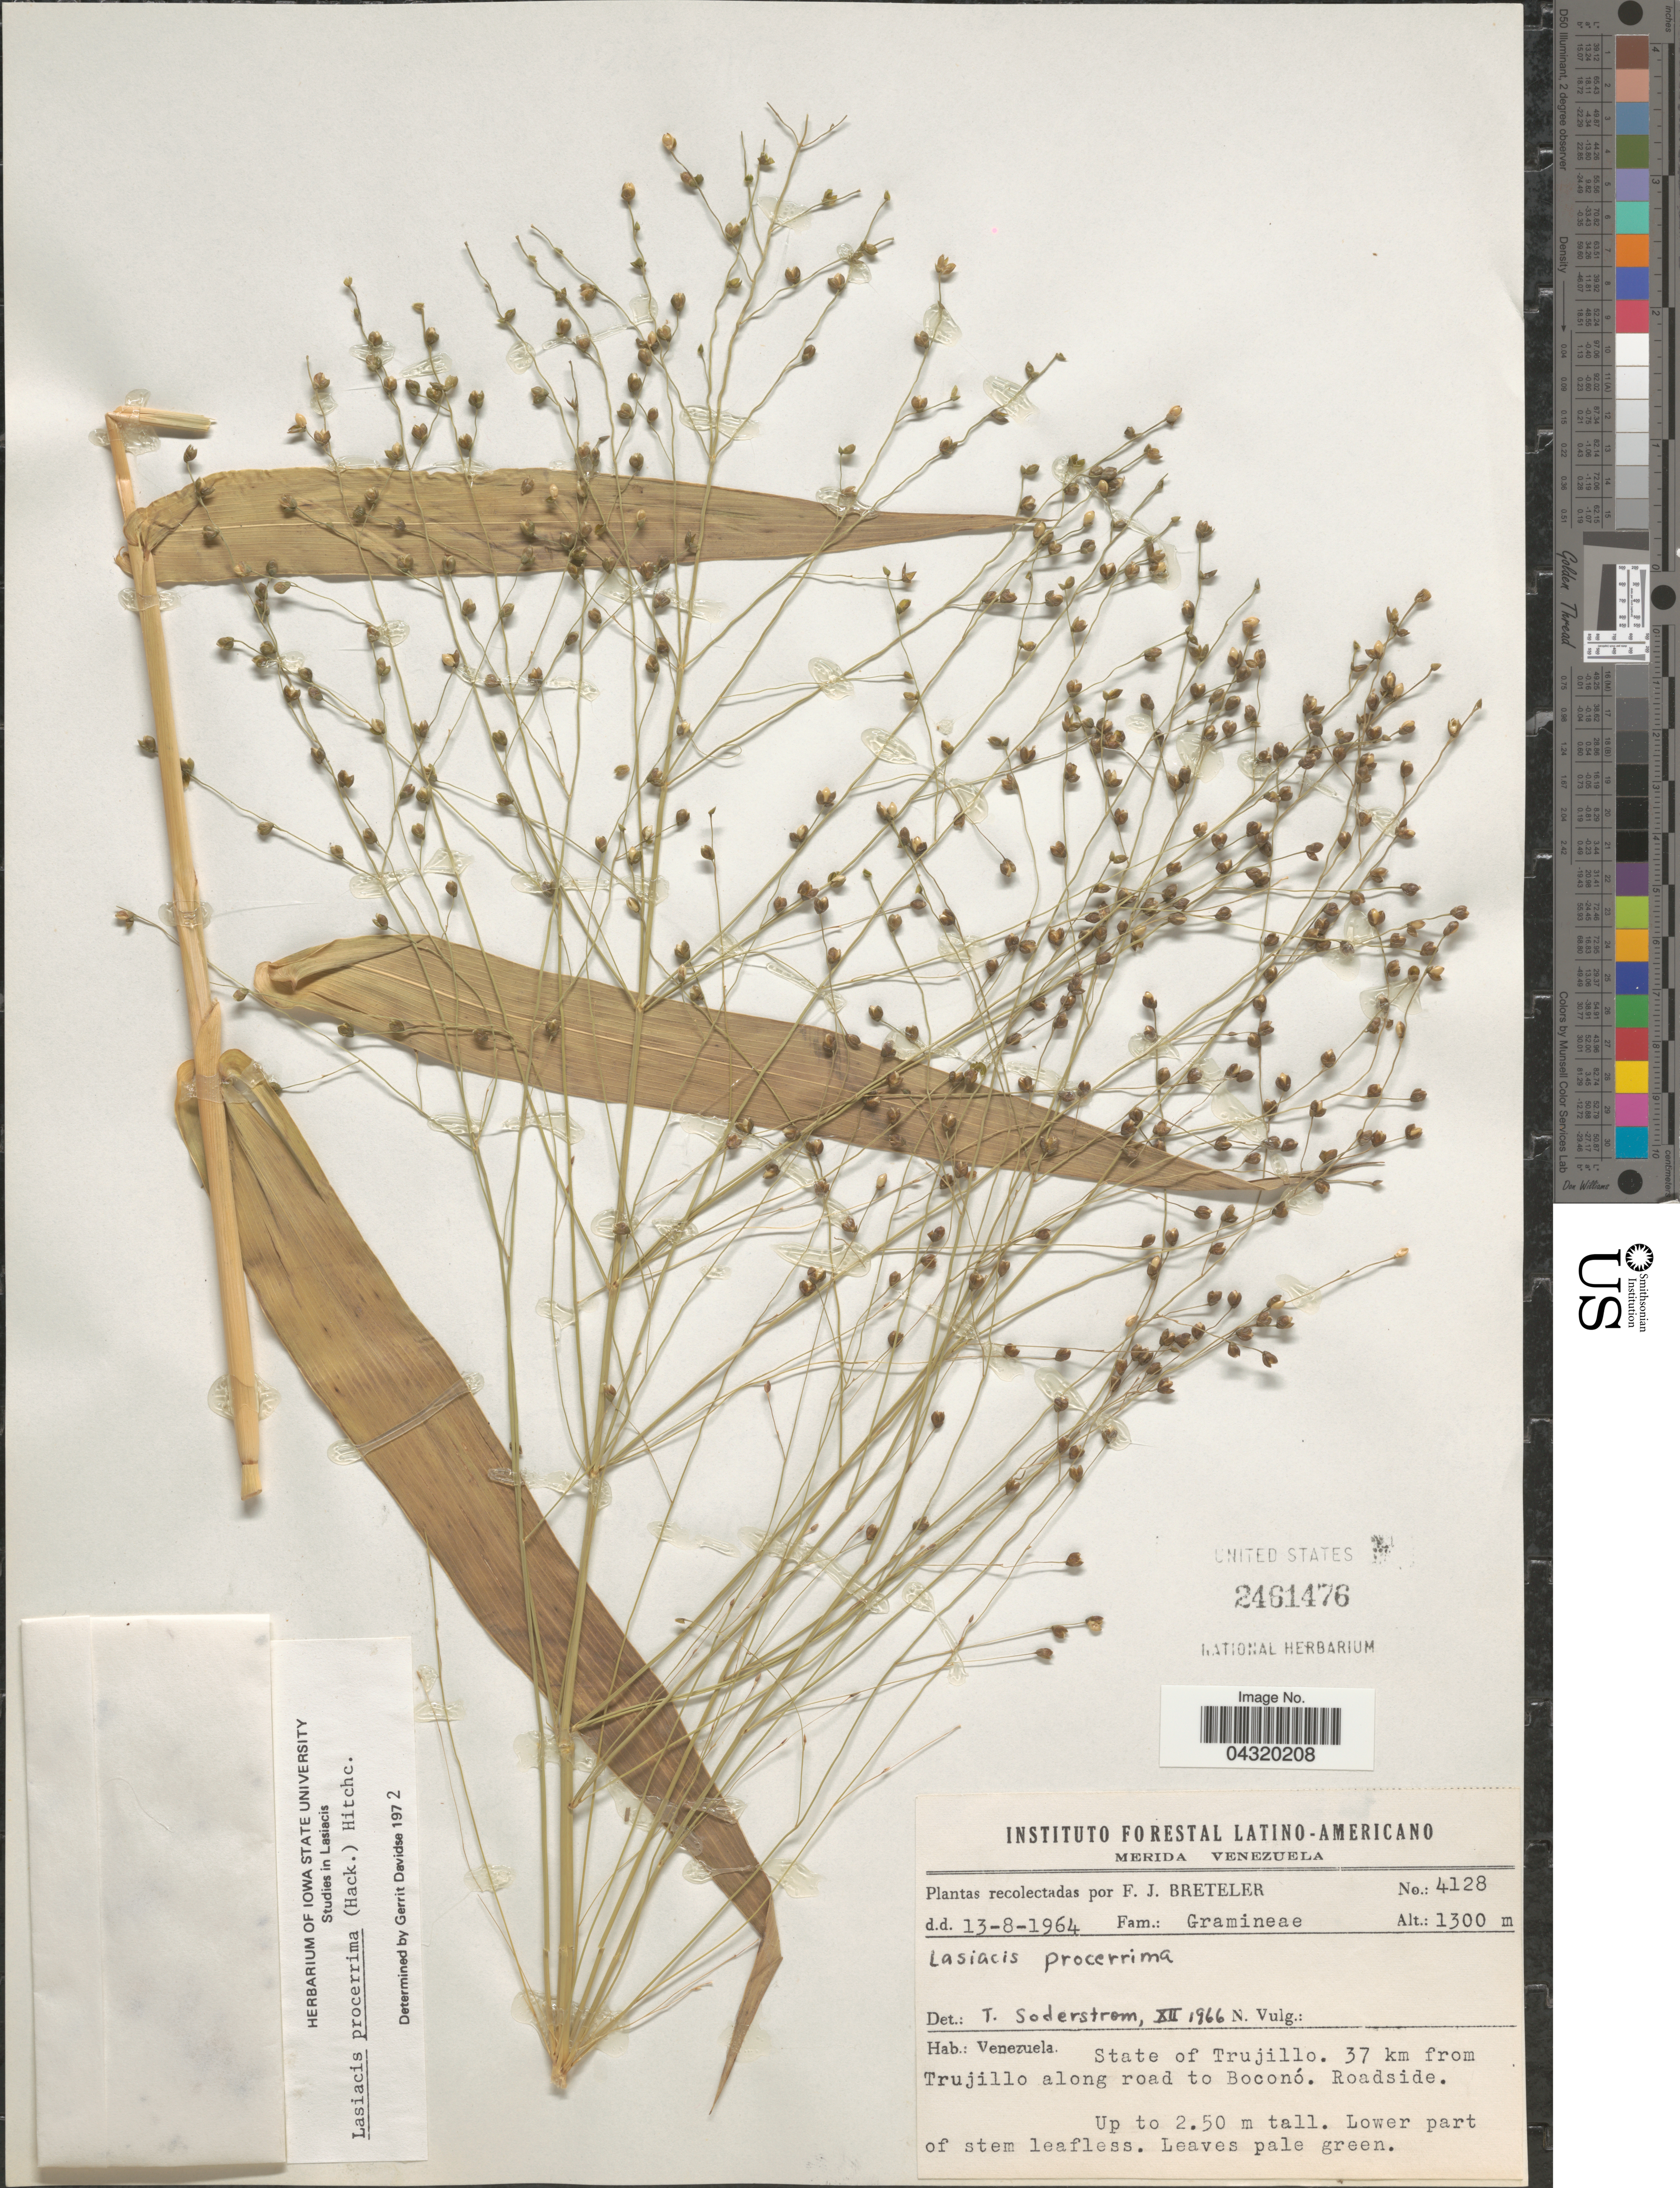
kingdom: Plantae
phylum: Tracheophyta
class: Liliopsida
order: Poales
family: Poaceae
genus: Lasiacis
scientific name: Lasiacis procerrima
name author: (Hack.) Hitchc.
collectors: F. J. Breteler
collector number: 4128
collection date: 1964-08-13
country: Venezuela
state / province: Trujillo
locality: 37 km from Trujillo along road to Boconó.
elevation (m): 1300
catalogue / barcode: US 2461476